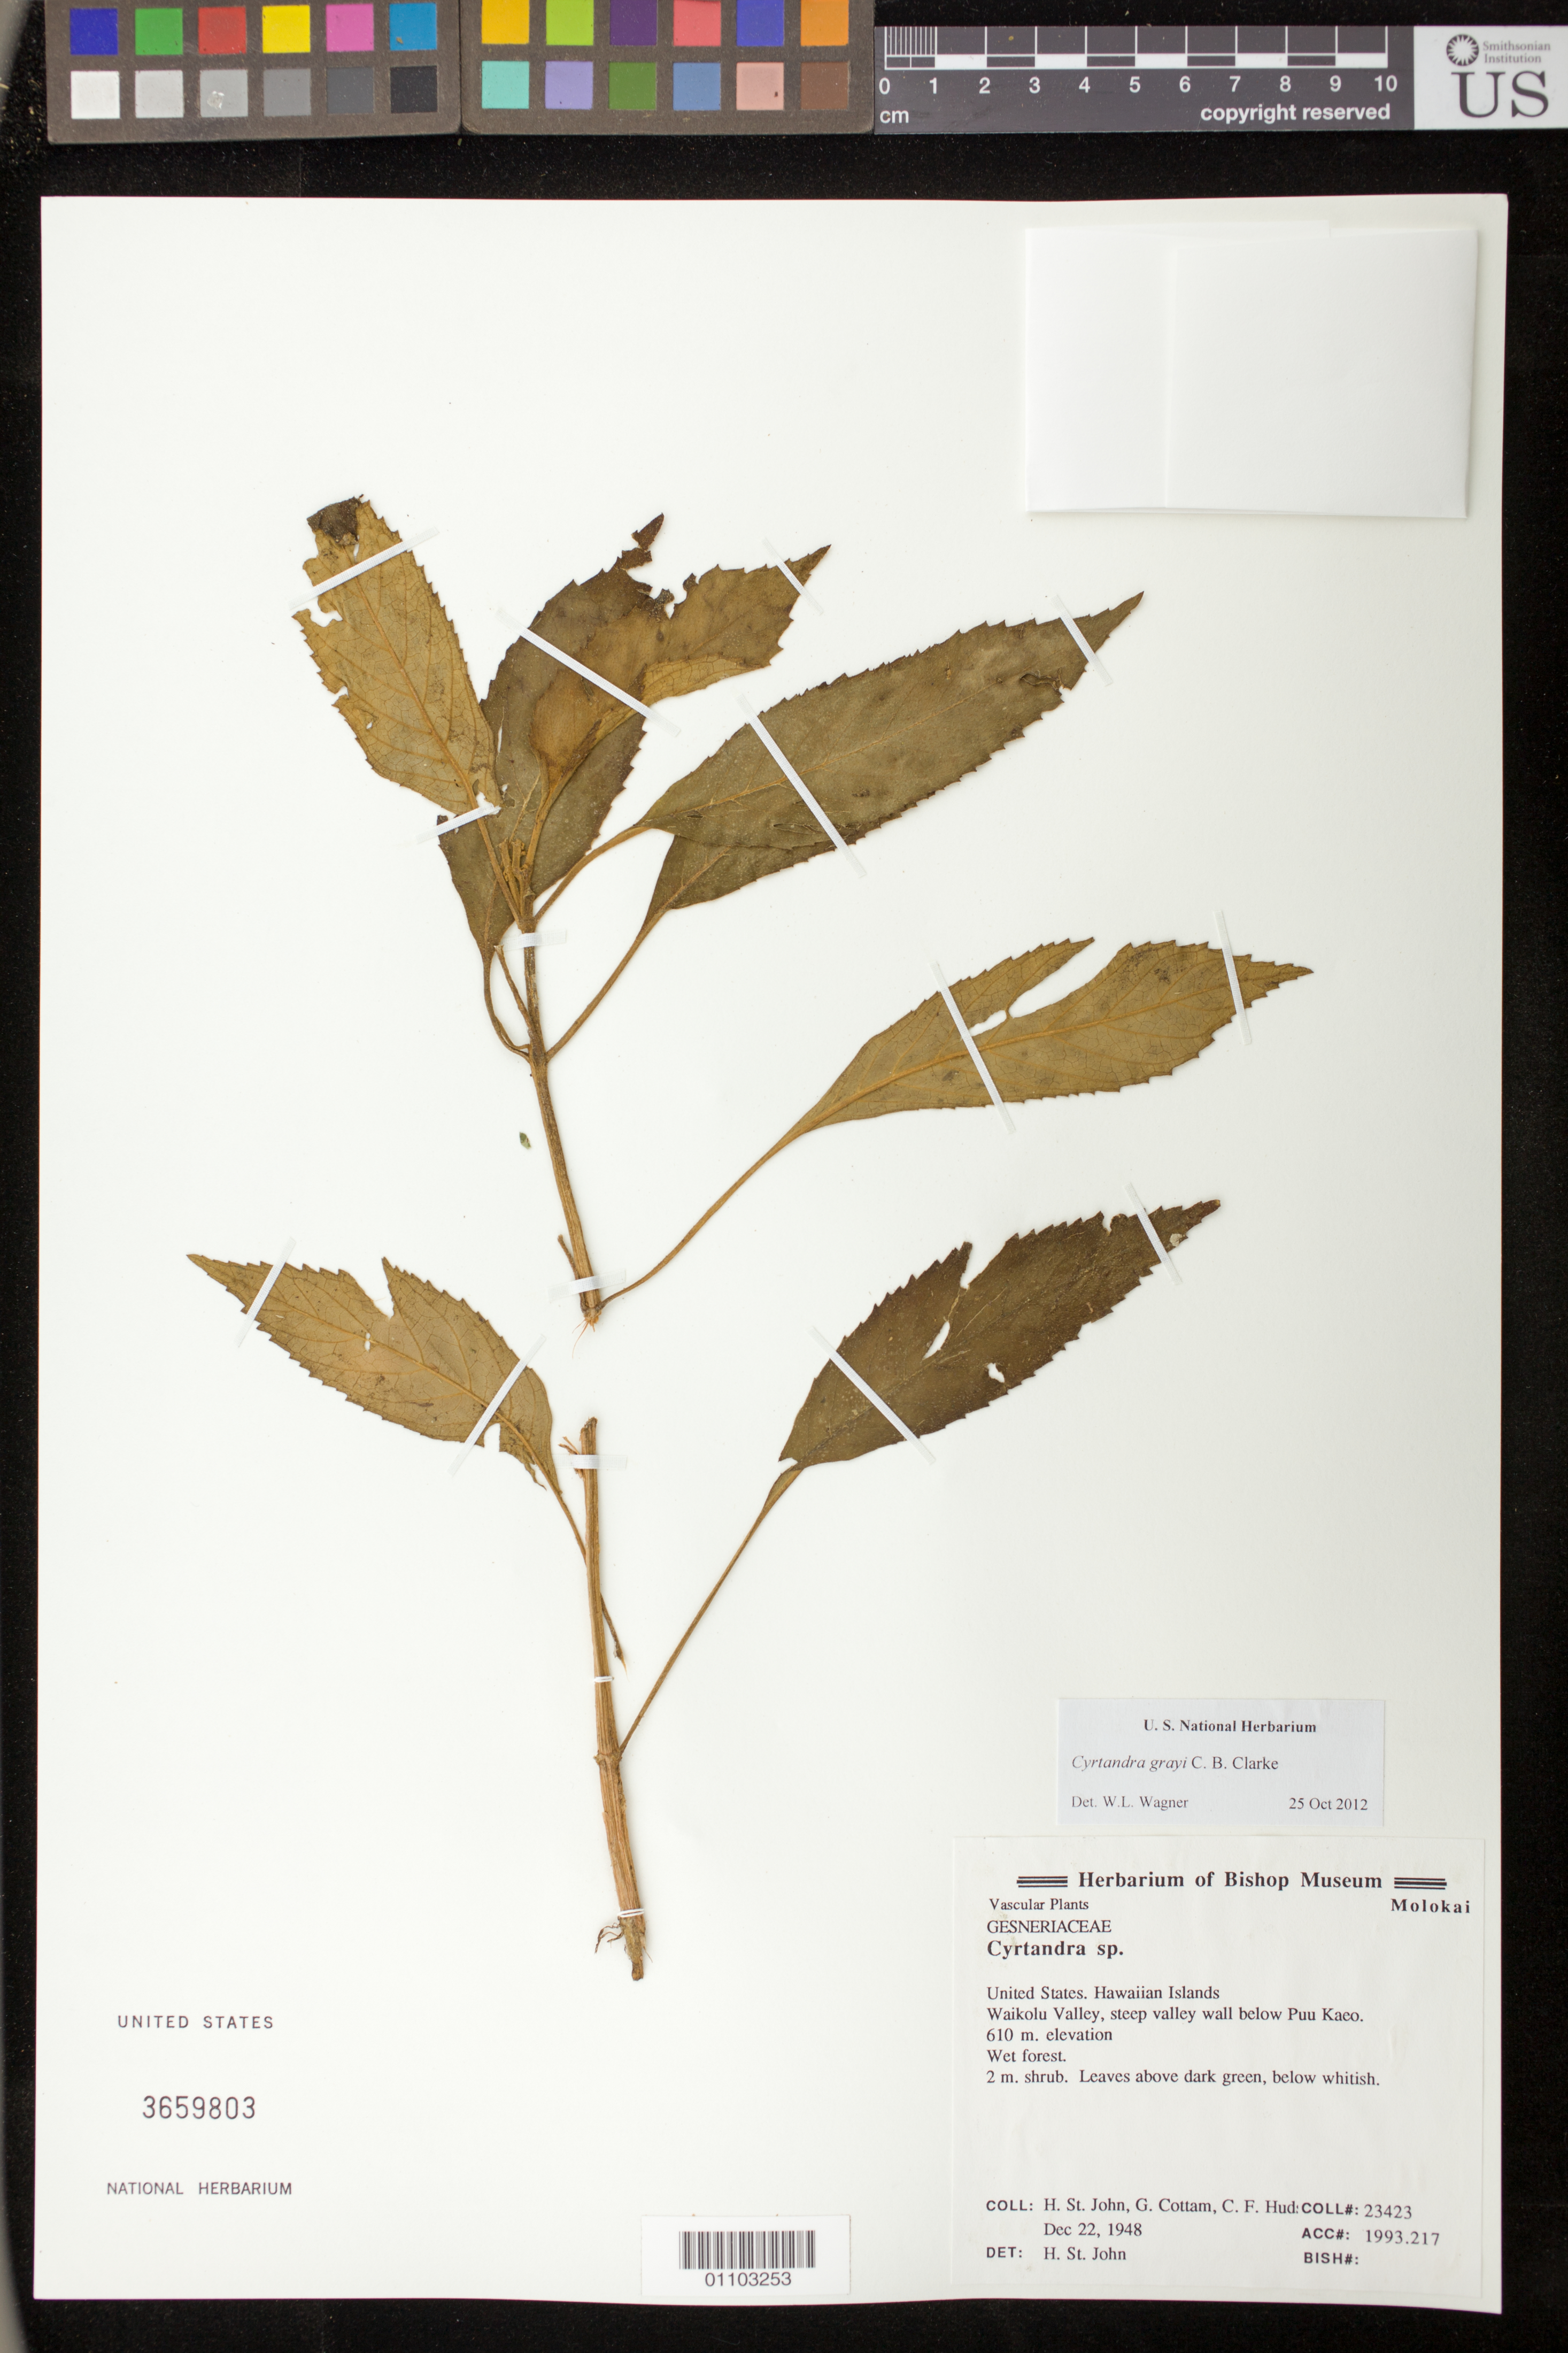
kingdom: Plantae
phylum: Tracheophyta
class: Magnoliopsida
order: Lamiales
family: Gesneriaceae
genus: Cyrtandra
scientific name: Cyrtandra grayi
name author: C.B. Clarke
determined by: Wagner, W. L., (BOT), Smithsonian Institution - National Museum of Natural History (UNITED STATES)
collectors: H. St. John, G. Cottam & C. F. Hudson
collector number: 23423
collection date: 1948-12-22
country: United States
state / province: Hawaii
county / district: Maui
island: Moloka'i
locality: Waikolu Valley, steep valley wall below Puu Kaeo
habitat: Wet forest, 2 m shrub.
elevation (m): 610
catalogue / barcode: US 3659803